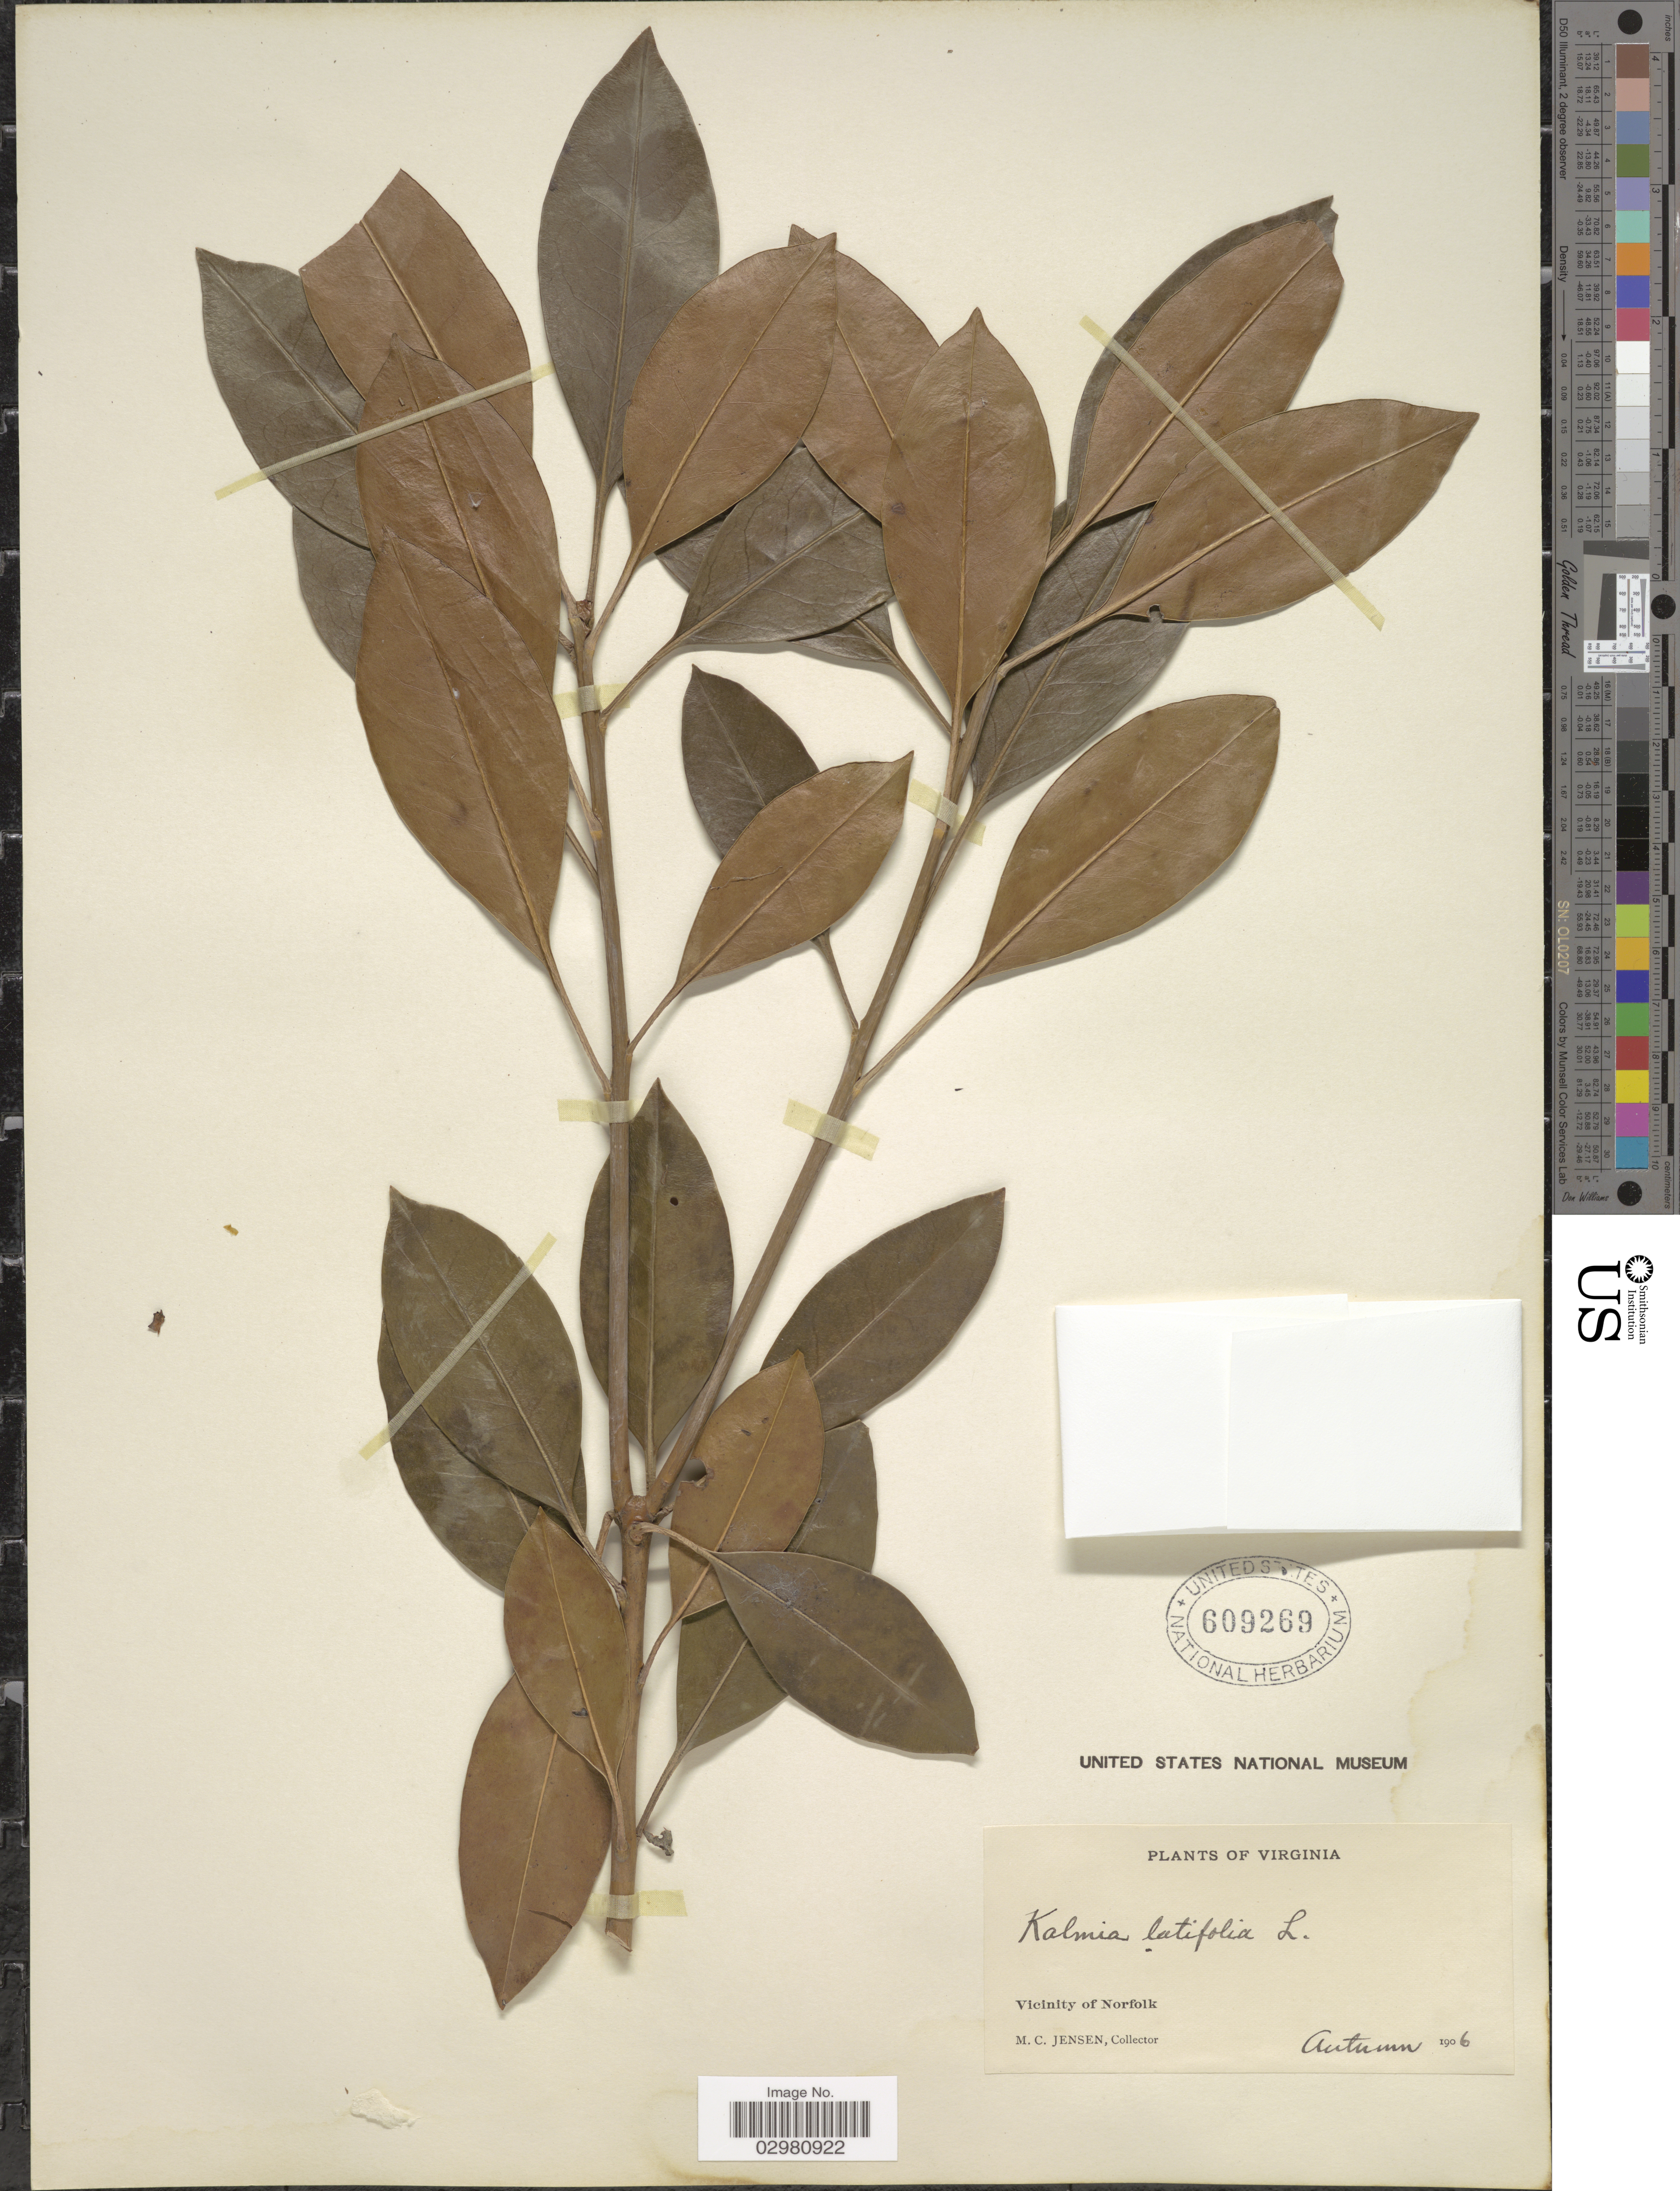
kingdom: Plantae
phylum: Tracheophyta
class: Magnoliopsida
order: Ericales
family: Ericaceae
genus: Kalmia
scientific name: Kalmia latifolia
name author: L.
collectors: M. C. Jensen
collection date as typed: Autumn 1906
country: United States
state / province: Virginia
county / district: City of Norfolk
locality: Vicinity of Norfolk.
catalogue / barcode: US 609269